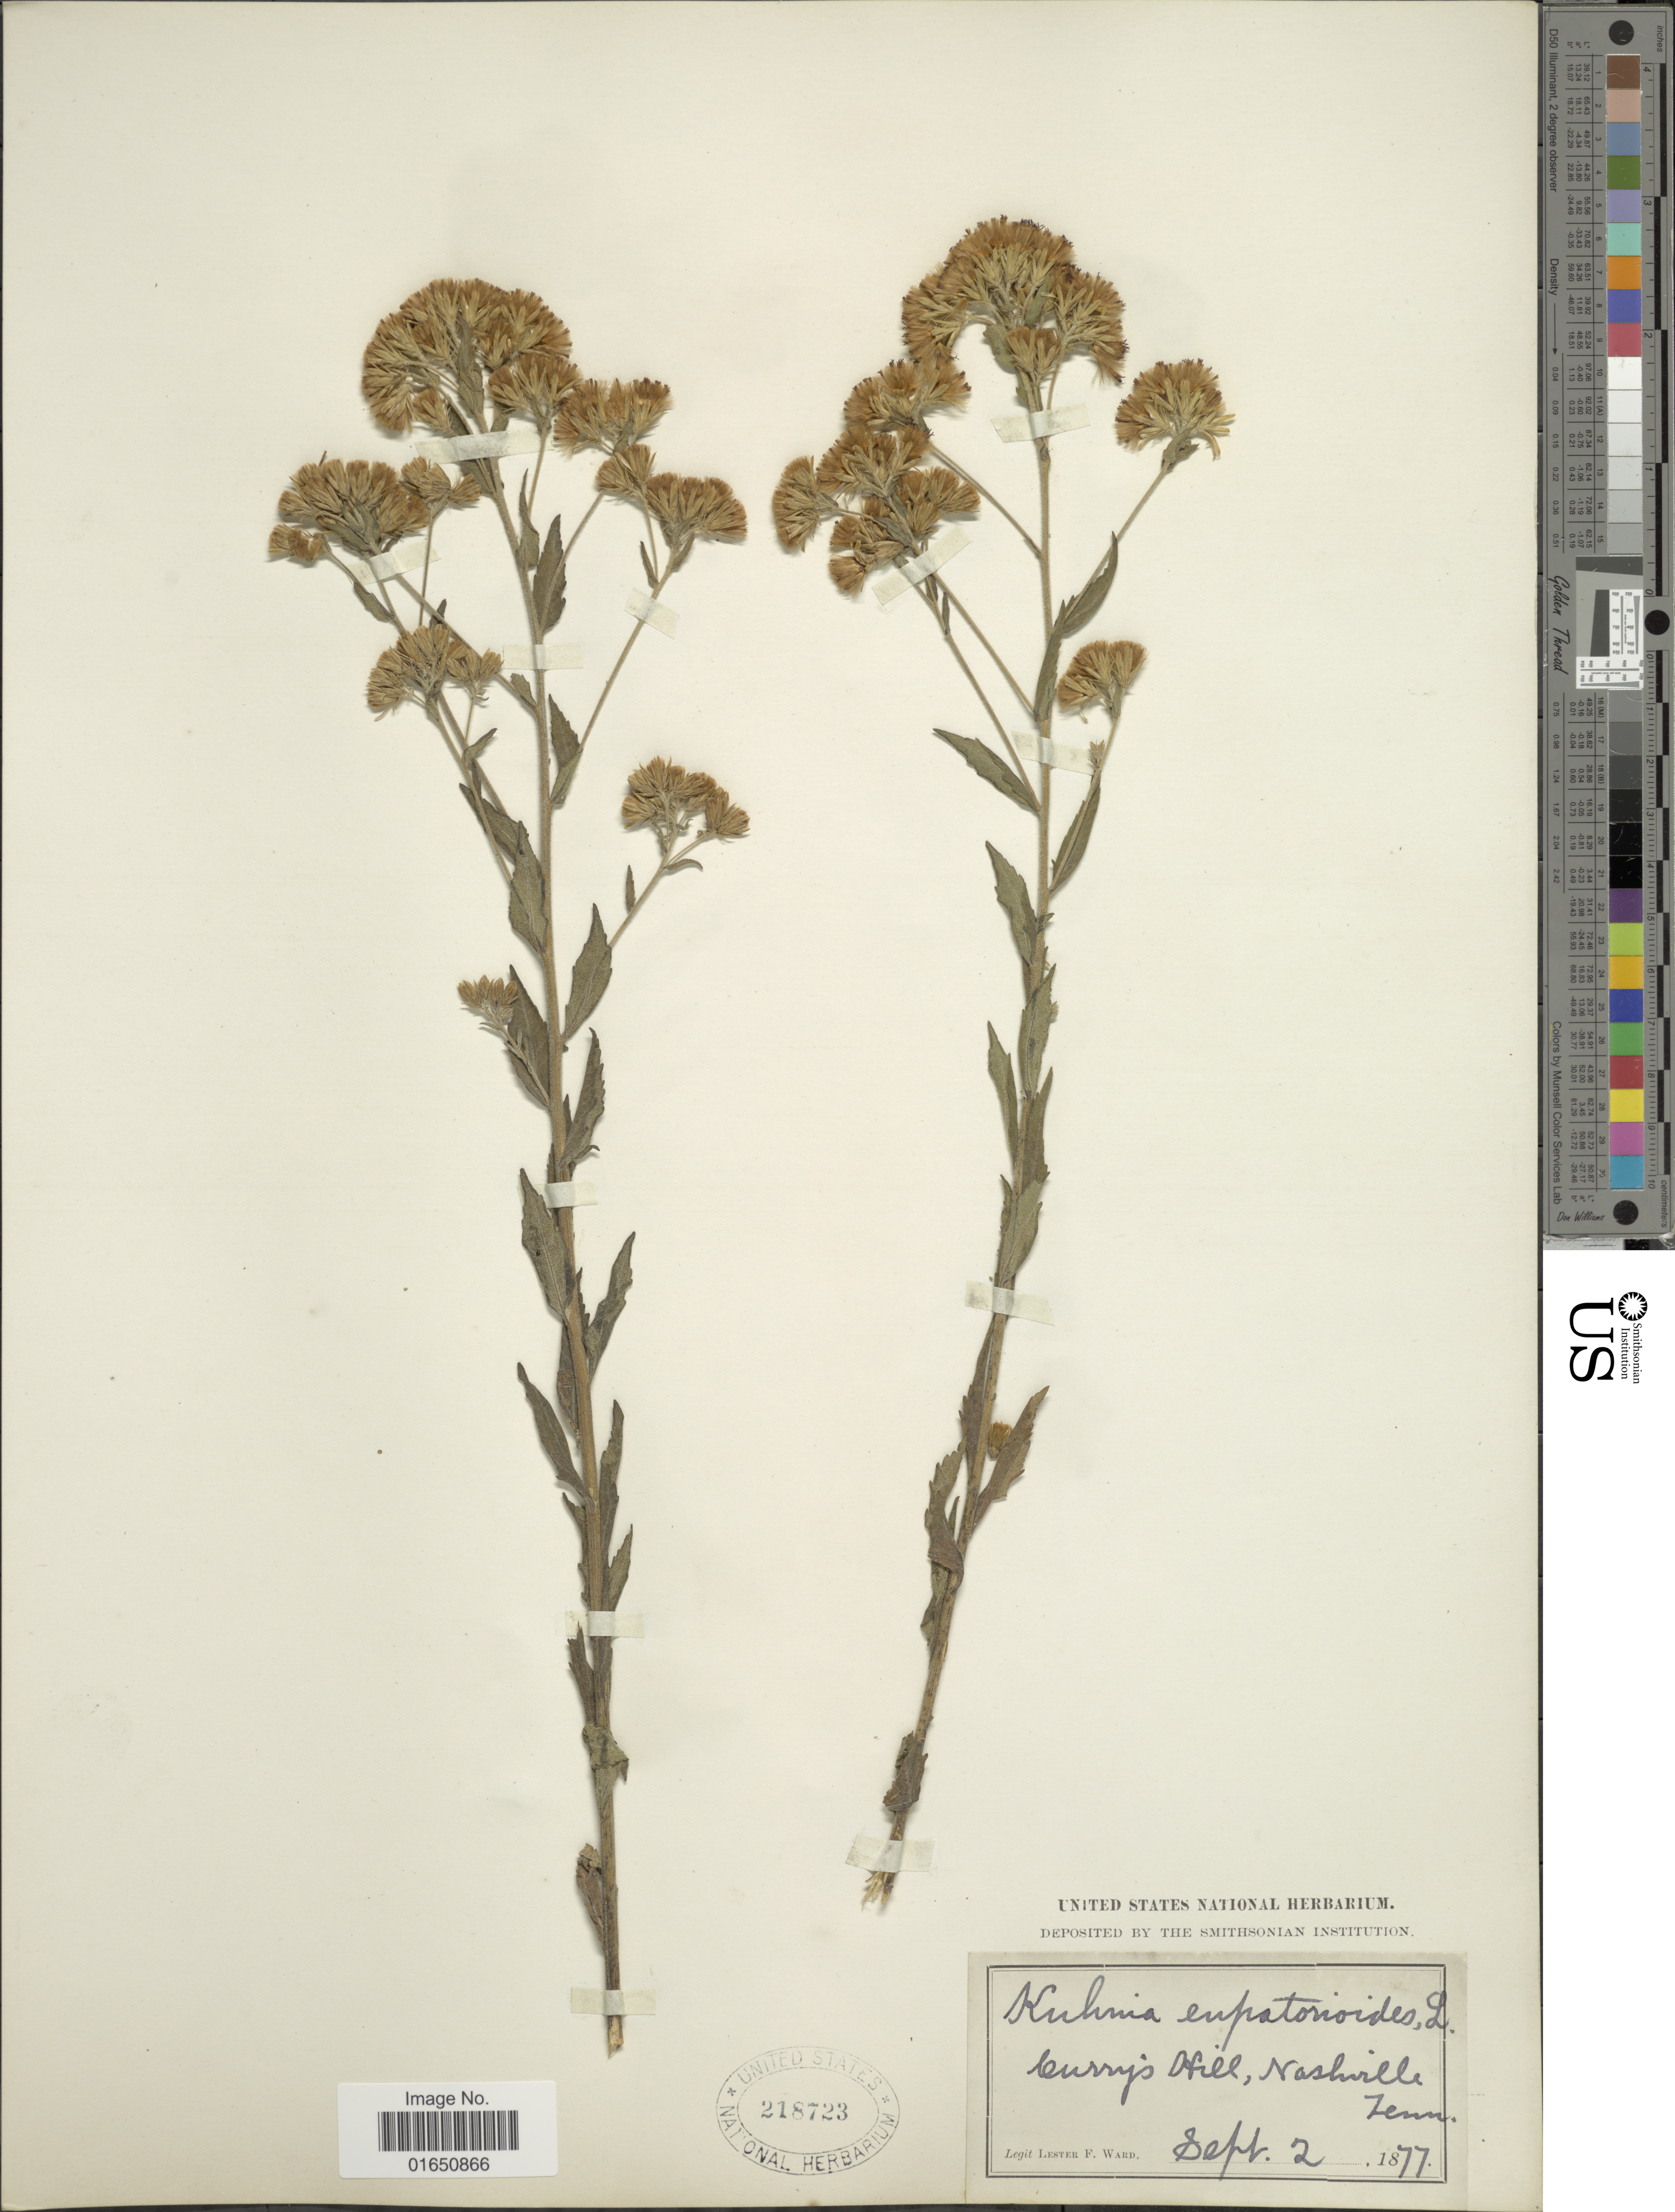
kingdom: Plantae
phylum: Tracheophyta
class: Magnoliopsida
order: Asterales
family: Asteraceae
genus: Brickellia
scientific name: Brickellia eupatorioides var. corymbulosa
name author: (Torr. & A. Gray) Shinners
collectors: L. F. Ward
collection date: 1877-09-02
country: United States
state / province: Tennessee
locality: Currip Hill, Nashville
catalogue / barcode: US 218723